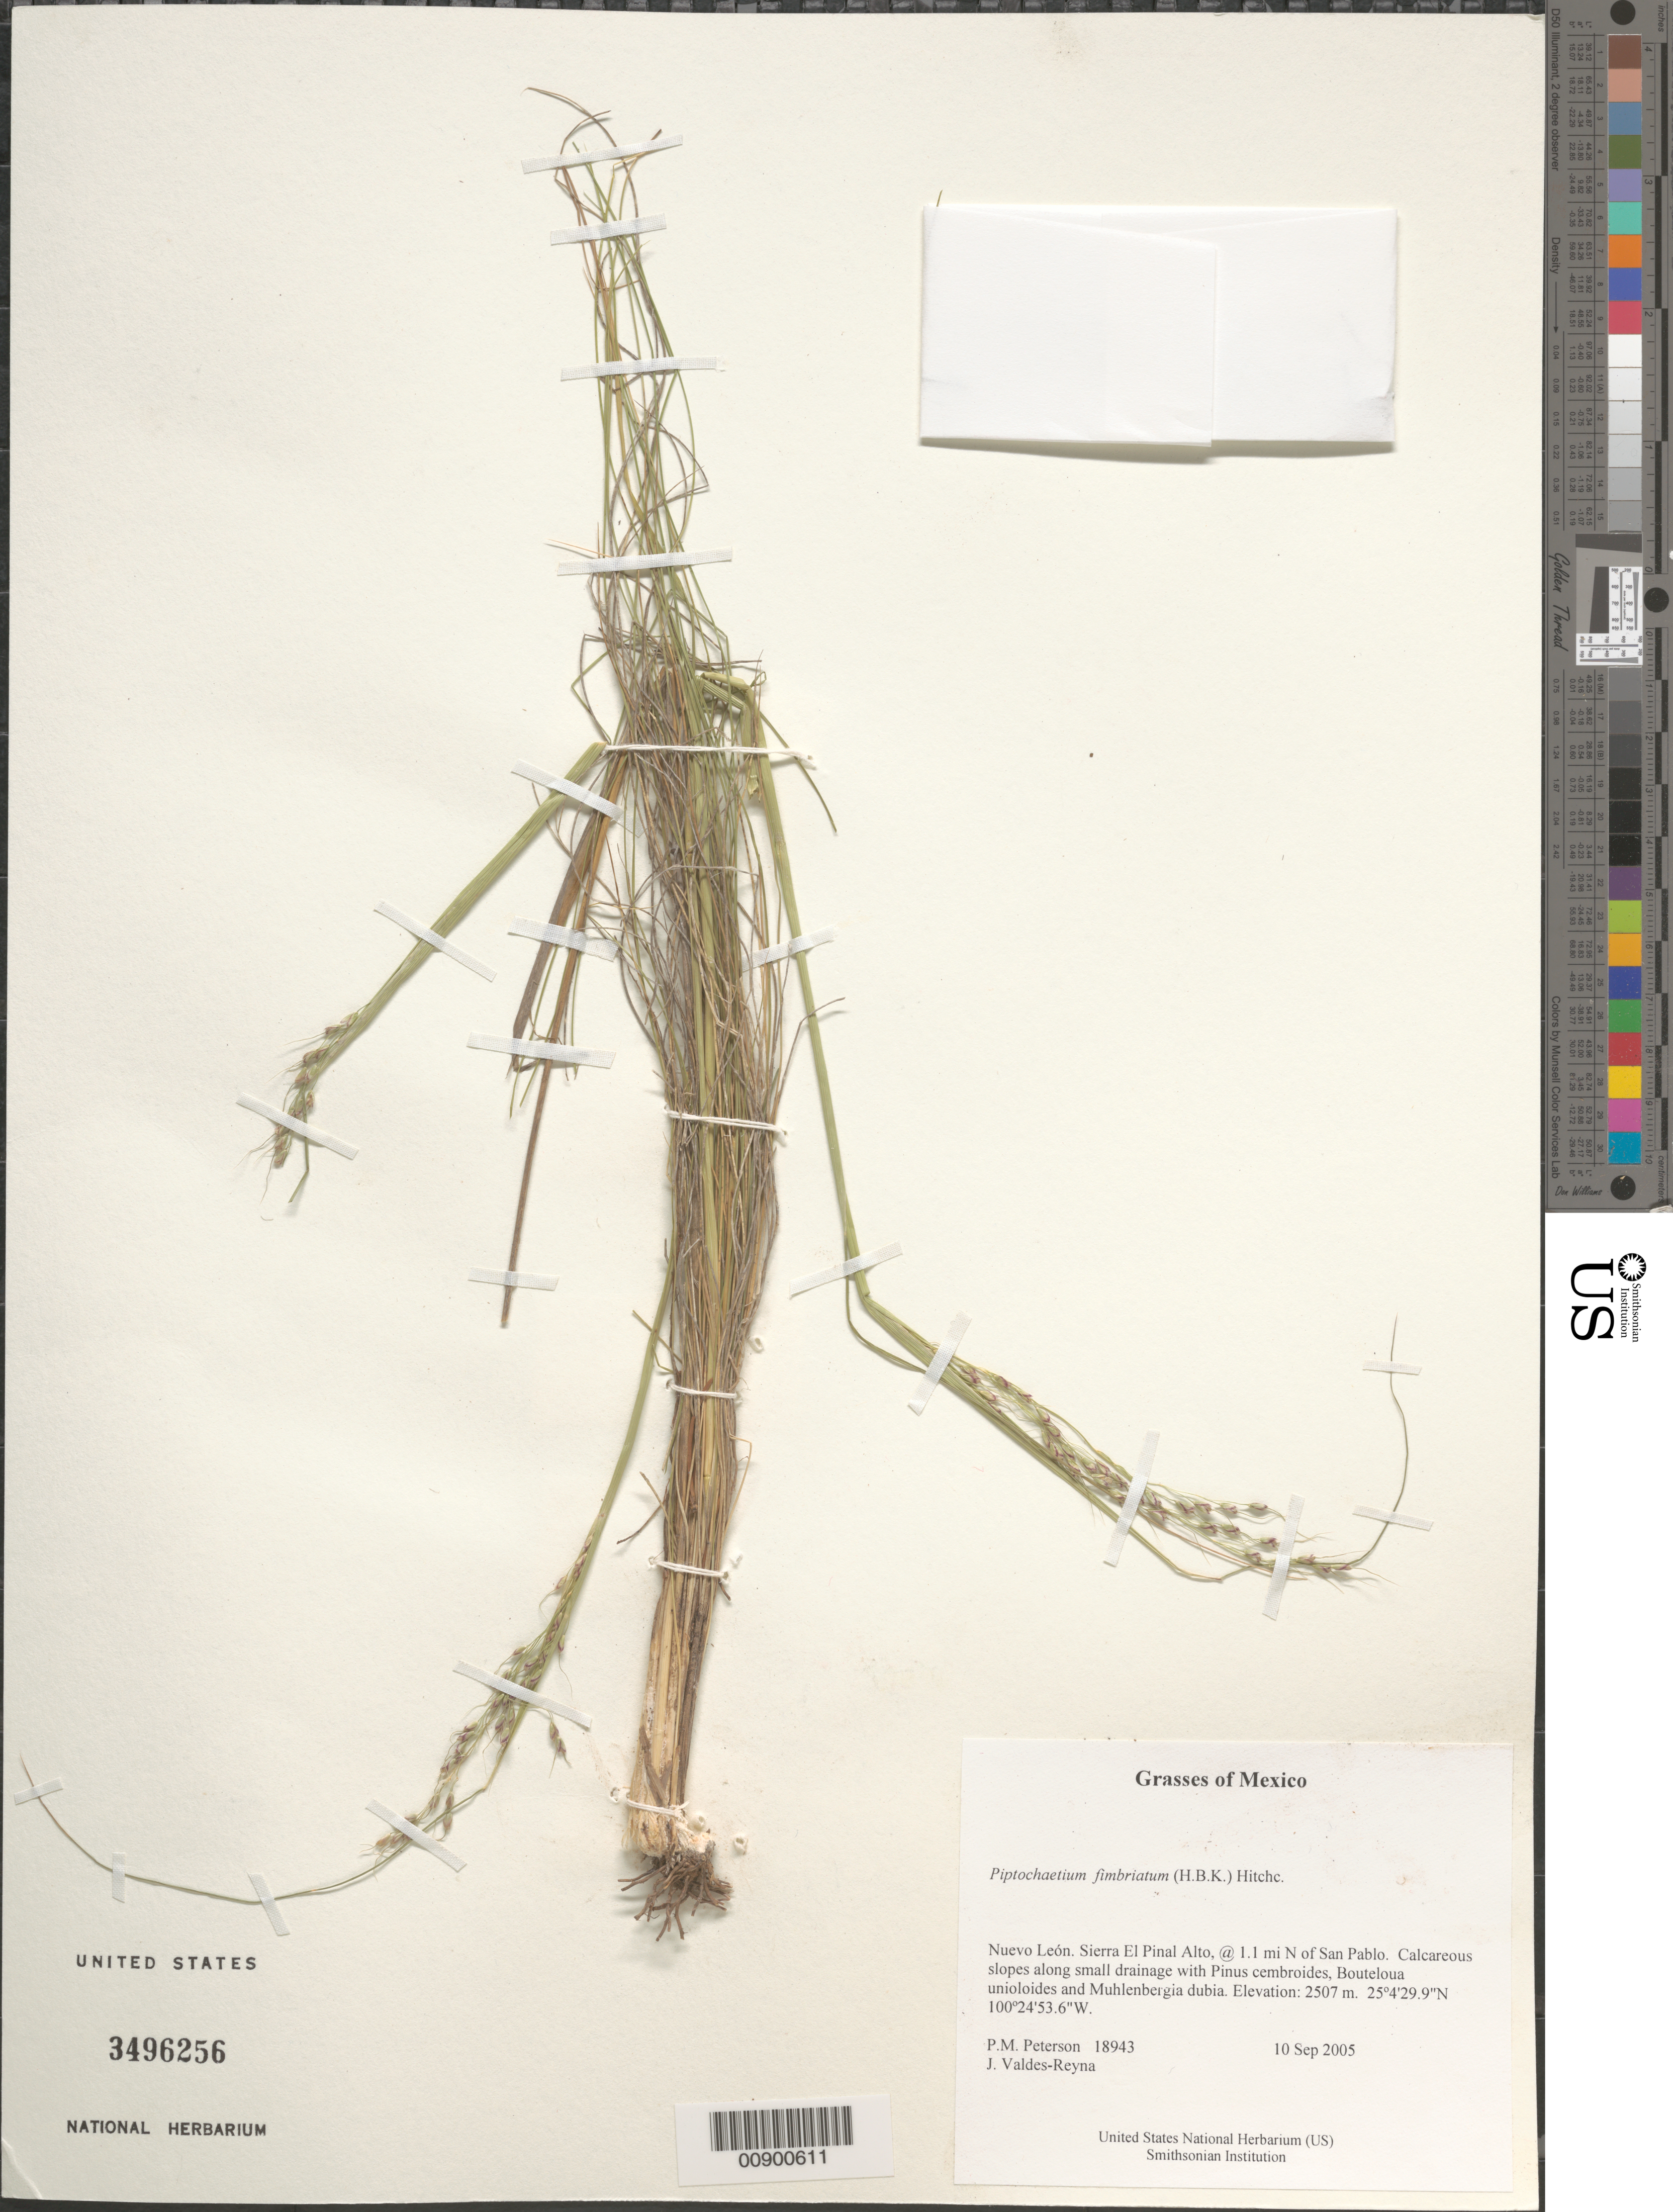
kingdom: Plantae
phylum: Tracheophyta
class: Liliopsida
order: Poales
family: Poaceae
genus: Piptochaetium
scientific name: Piptochaetium fimbriatum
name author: (Kunth) Hitchc.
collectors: P. M. Peterson & J. Valdés-Reyna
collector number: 18943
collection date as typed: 10 Sep 2005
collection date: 2005-09-10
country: Mexico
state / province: Nuevo León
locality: Sierra El Pinal Alto, @ 1.1 mi N of San Pablo. Calcareous slopes along small drainage with Pinus cembroides, Bouteloua unioloides and Muhlenbergia dubia.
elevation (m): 2507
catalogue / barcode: US 3496256